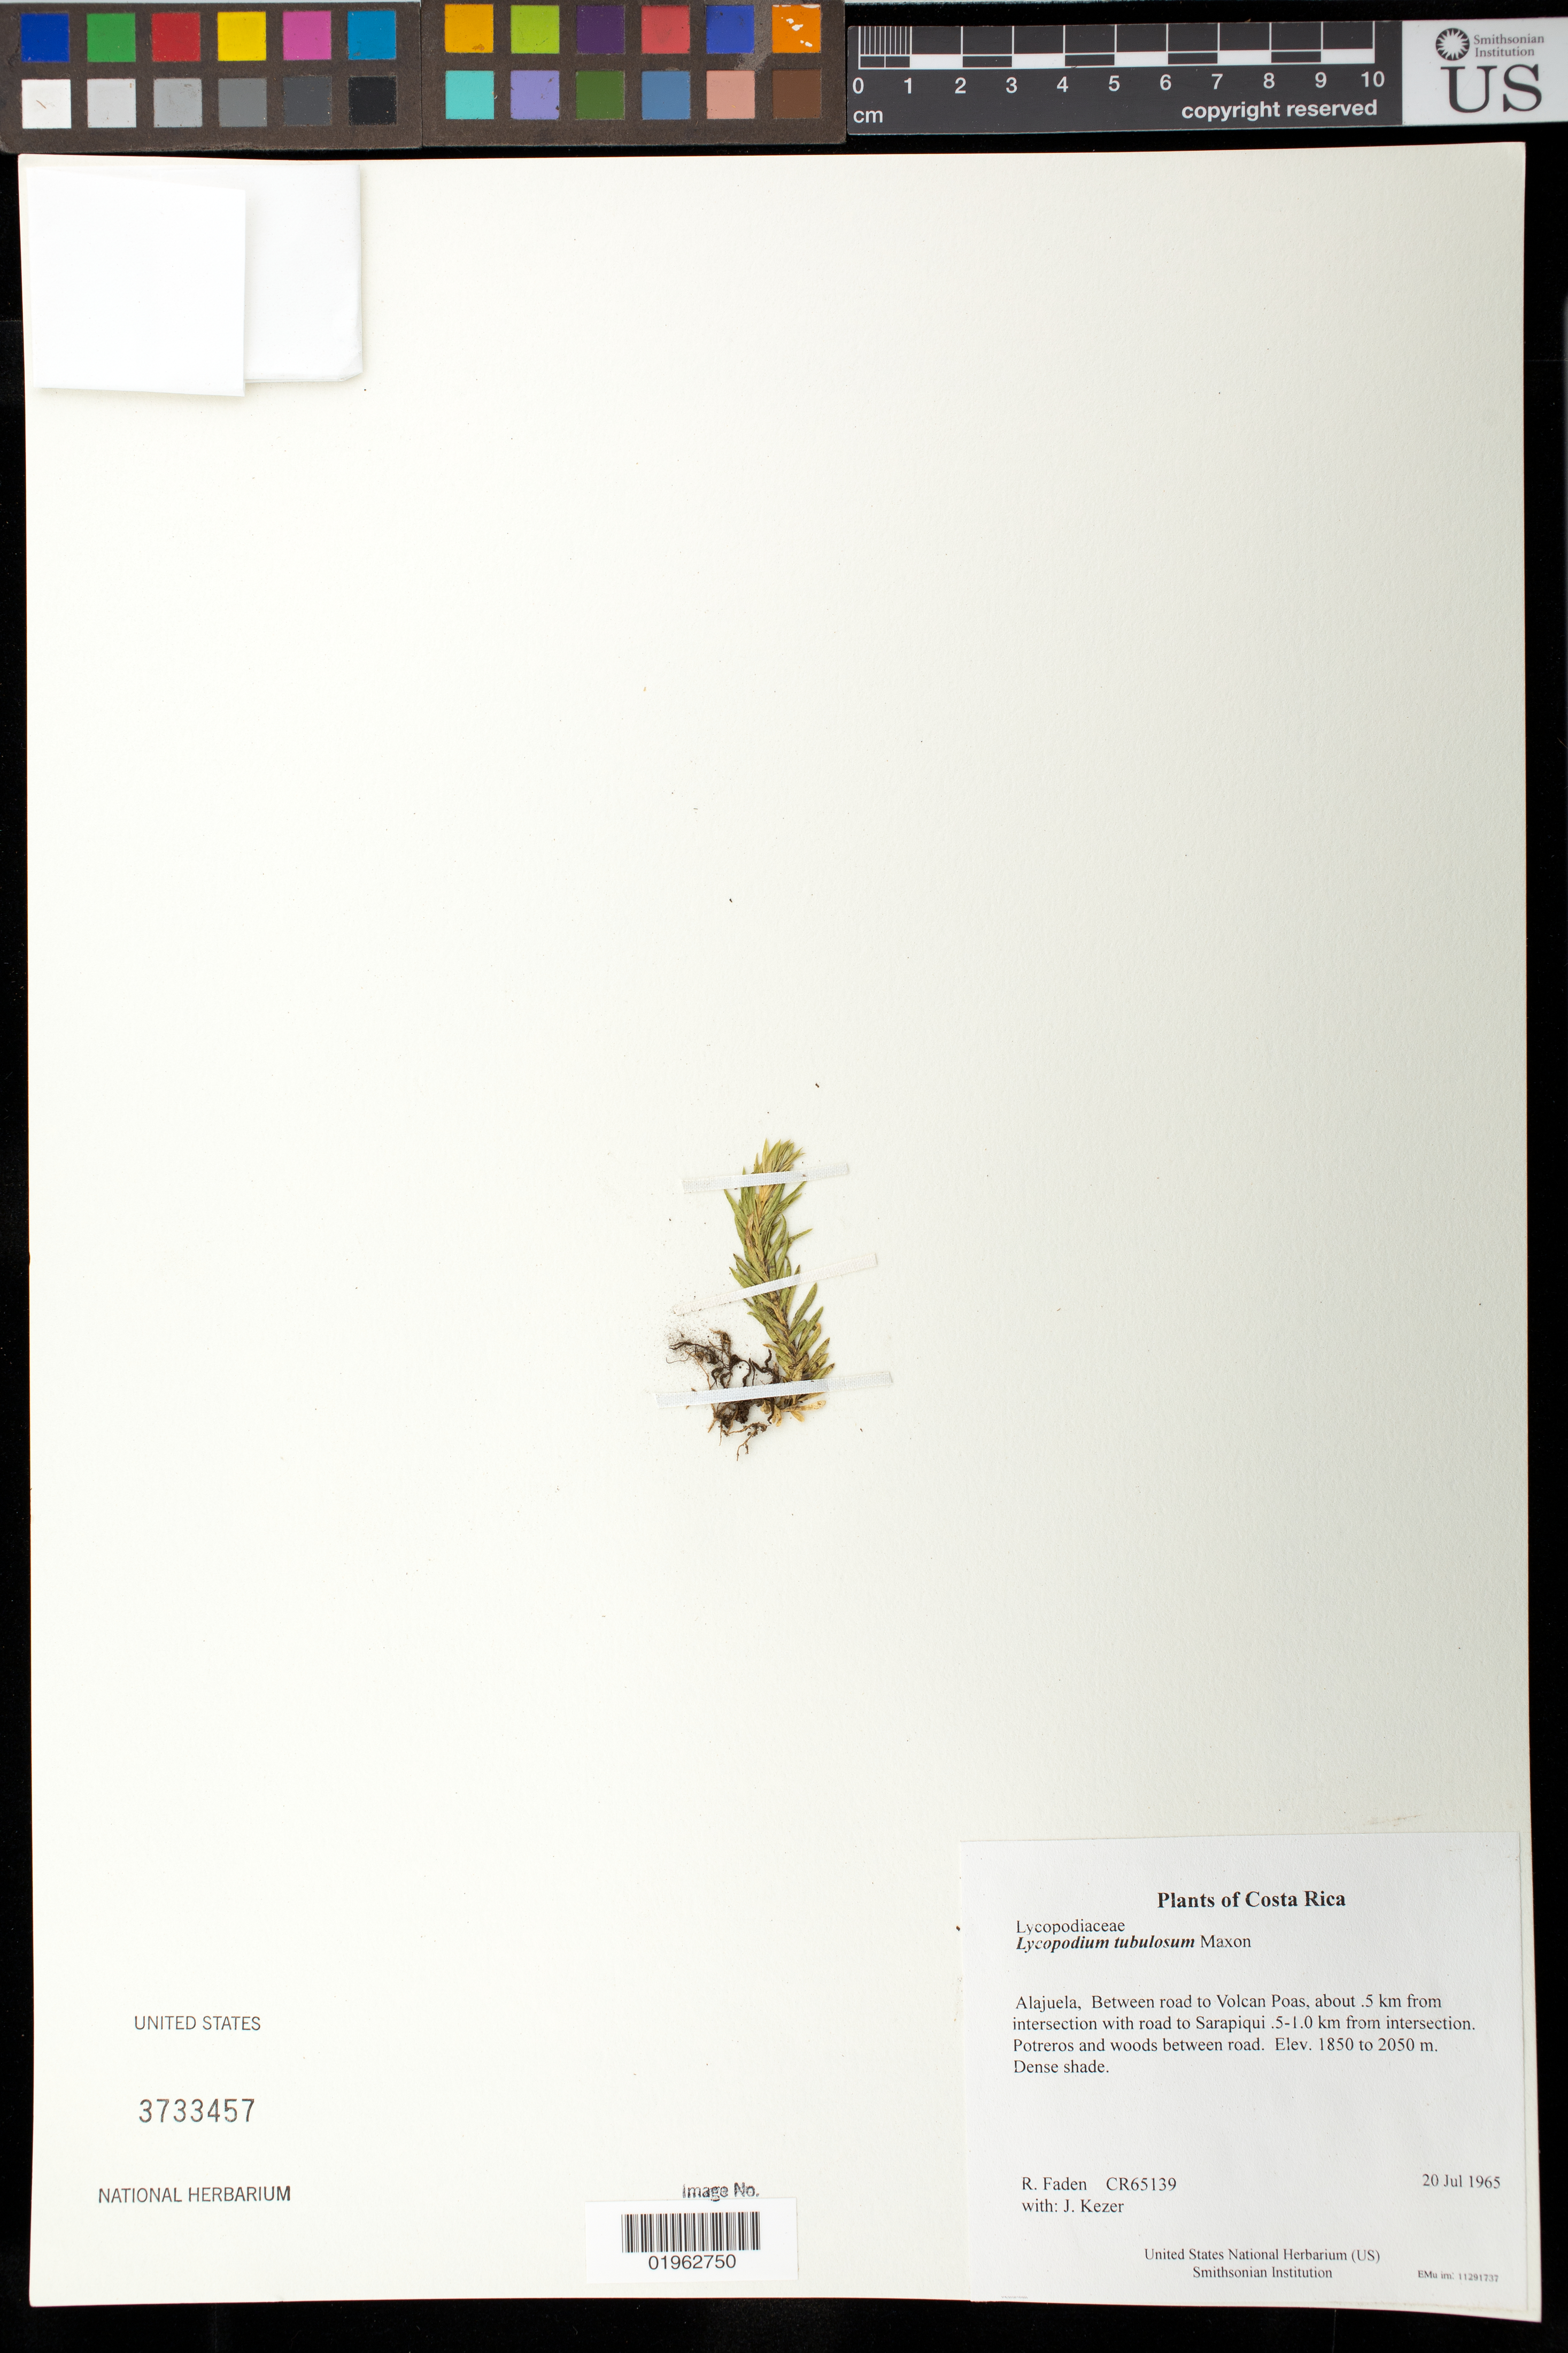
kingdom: Plantae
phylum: Tracheophyta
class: Lycopodiopsida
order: Lycopodiales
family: Lycopodiaceae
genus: Phlegmariurus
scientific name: Phlegmariurus tubulosus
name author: (Maxon) B. Øllg.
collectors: R. B. Faden & J. Kezer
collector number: CR65139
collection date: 1965-07-20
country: Costa Rica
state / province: Alajuela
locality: Between road to Volcan Poas, about .5 km from intersection with road to Sarapiqui .5-1.0 km from intersection. Potreros and woods between road.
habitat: Dense shade.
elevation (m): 1850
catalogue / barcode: US 3733457